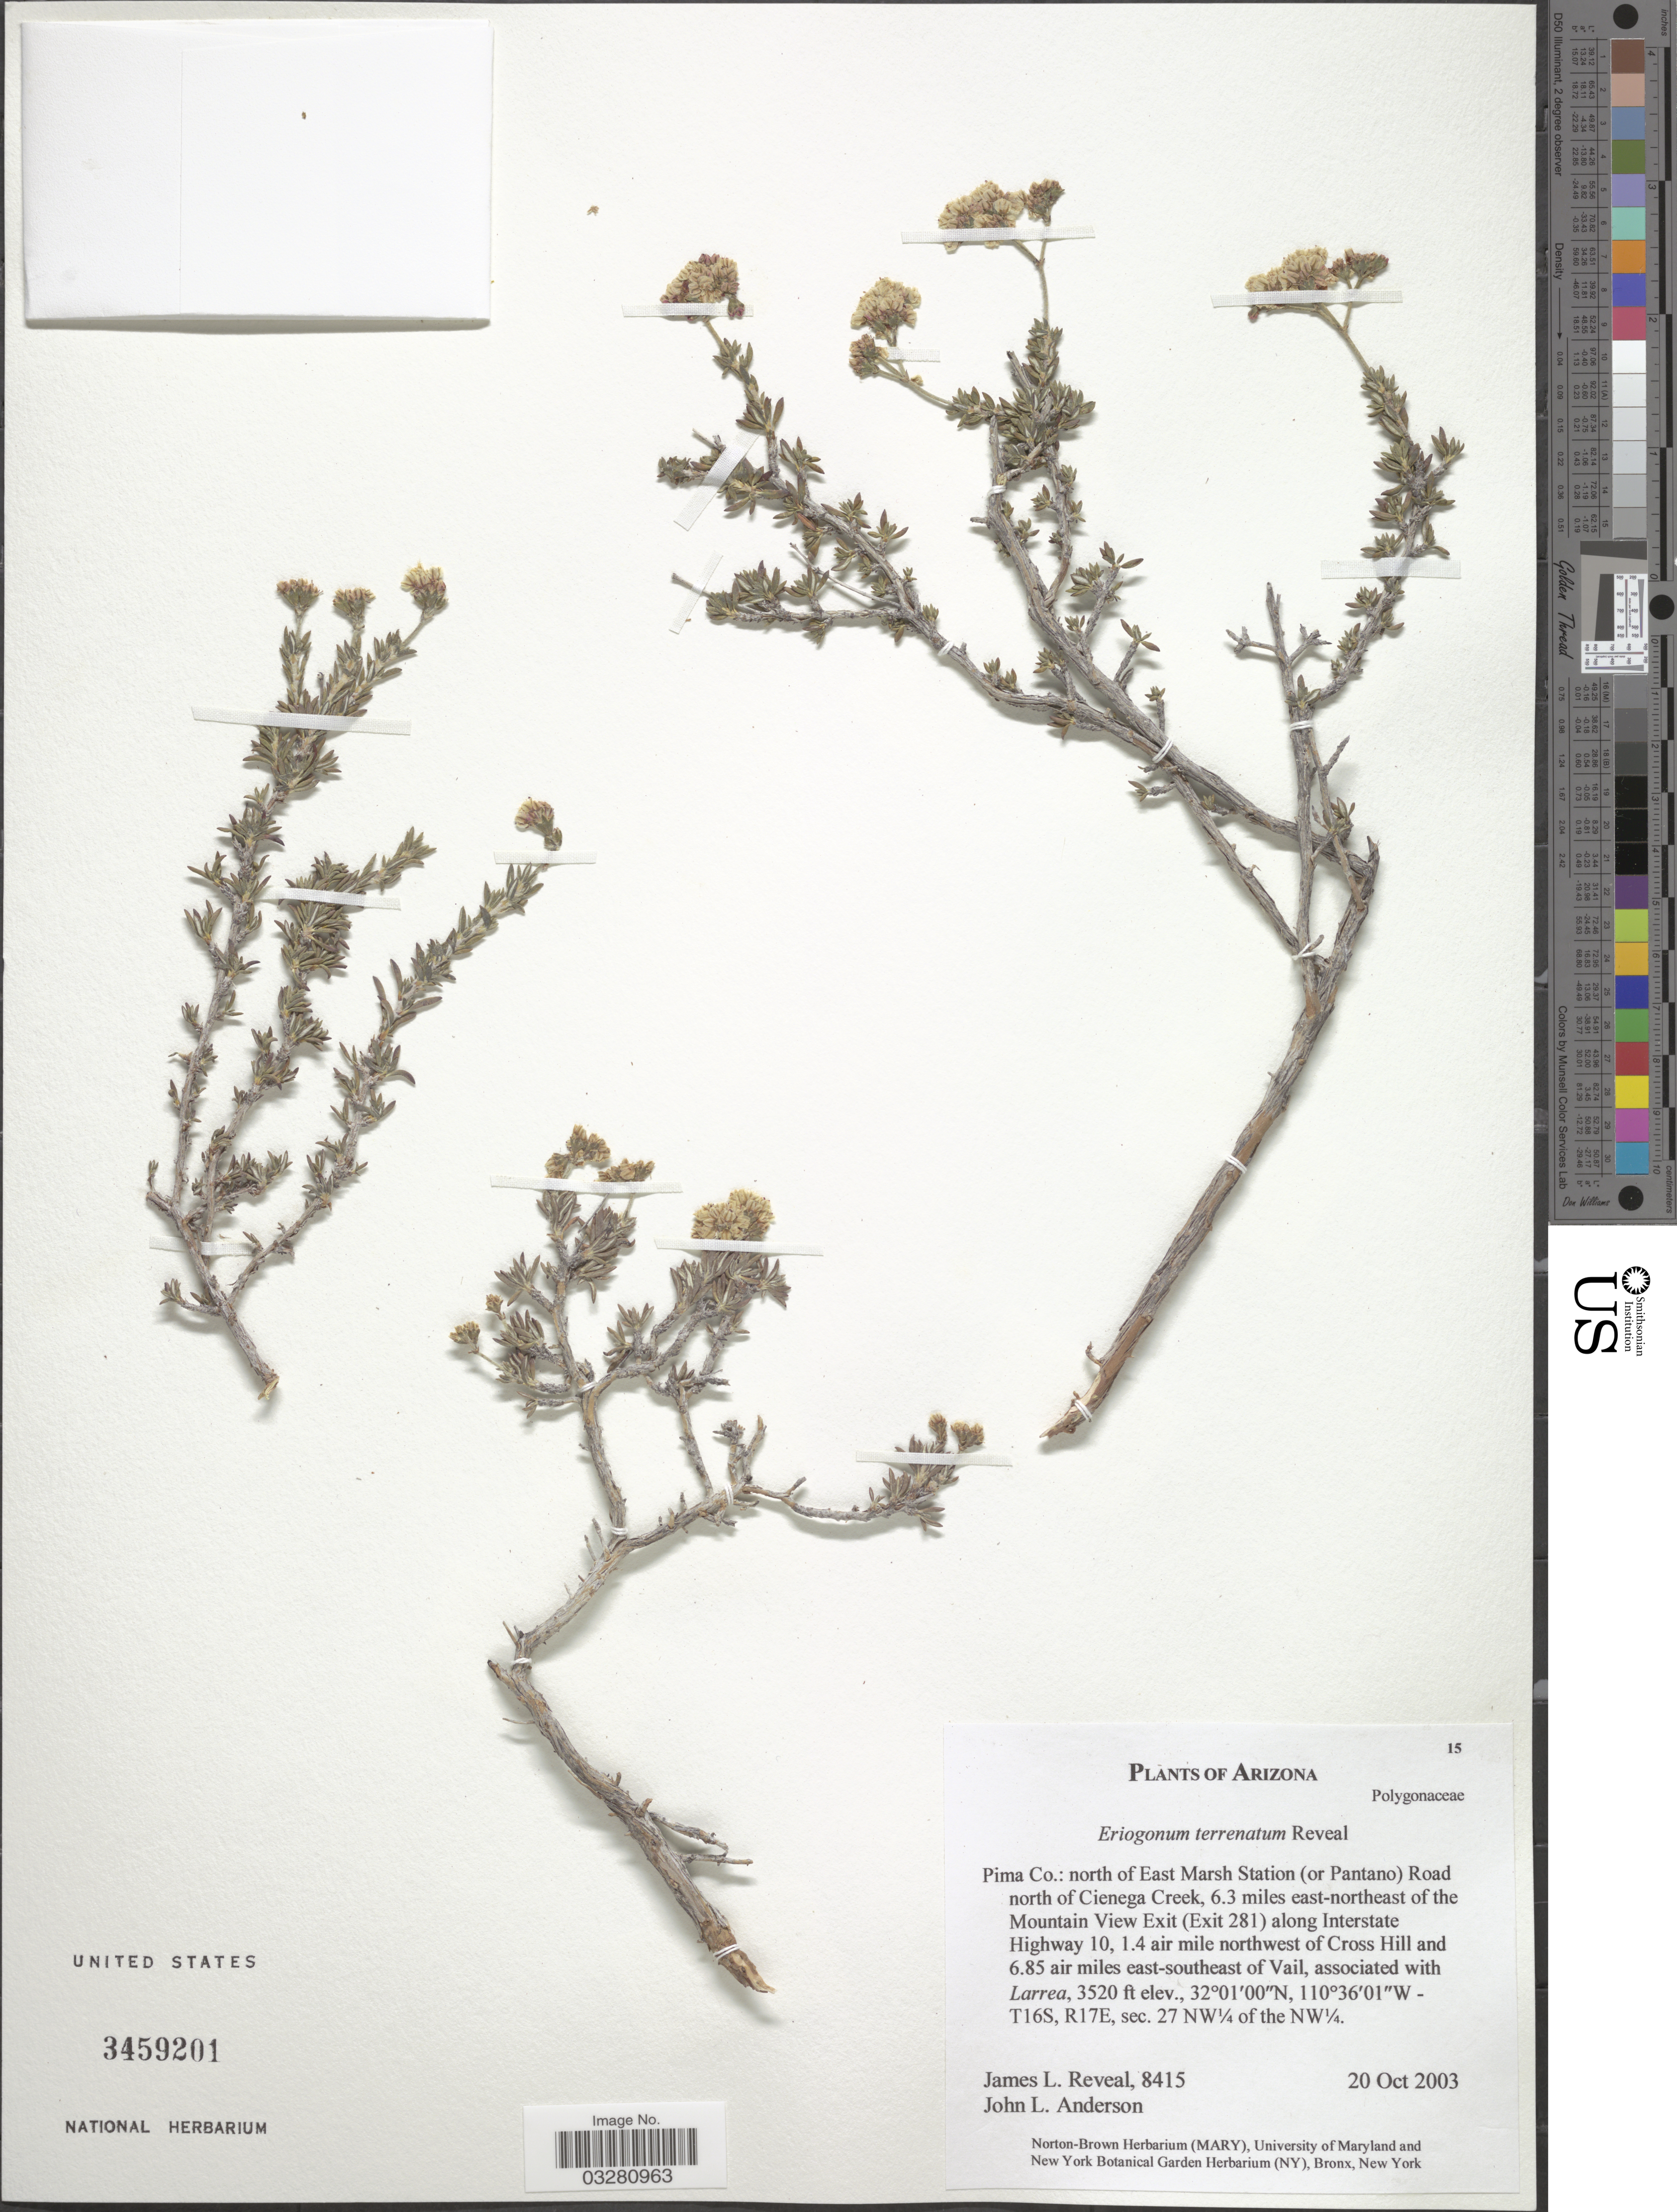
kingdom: Plantae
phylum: Tracheophyta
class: Magnoliopsida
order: Caryophyllales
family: Polygonaceae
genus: Eriogonum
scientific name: Eriogonum ternatum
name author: J.T. Howell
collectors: J. L. Reveal & J. Anderson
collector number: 8415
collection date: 2003-10-20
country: United States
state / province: Arizona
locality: Pima Co.: north of East Marsh Station (or Pantano) Road north of Cienega Creek, 6.3 miles east-northeast of the Mountain View Exit (Exit 281) along Interstate Highway 10, 1.4 air mile northwest of Cross Hill and 6.85 air miles east-southeast of Vail. T16S, R17E, sec.27 NW¼ of the NW¼.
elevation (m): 1073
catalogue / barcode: US 3459201